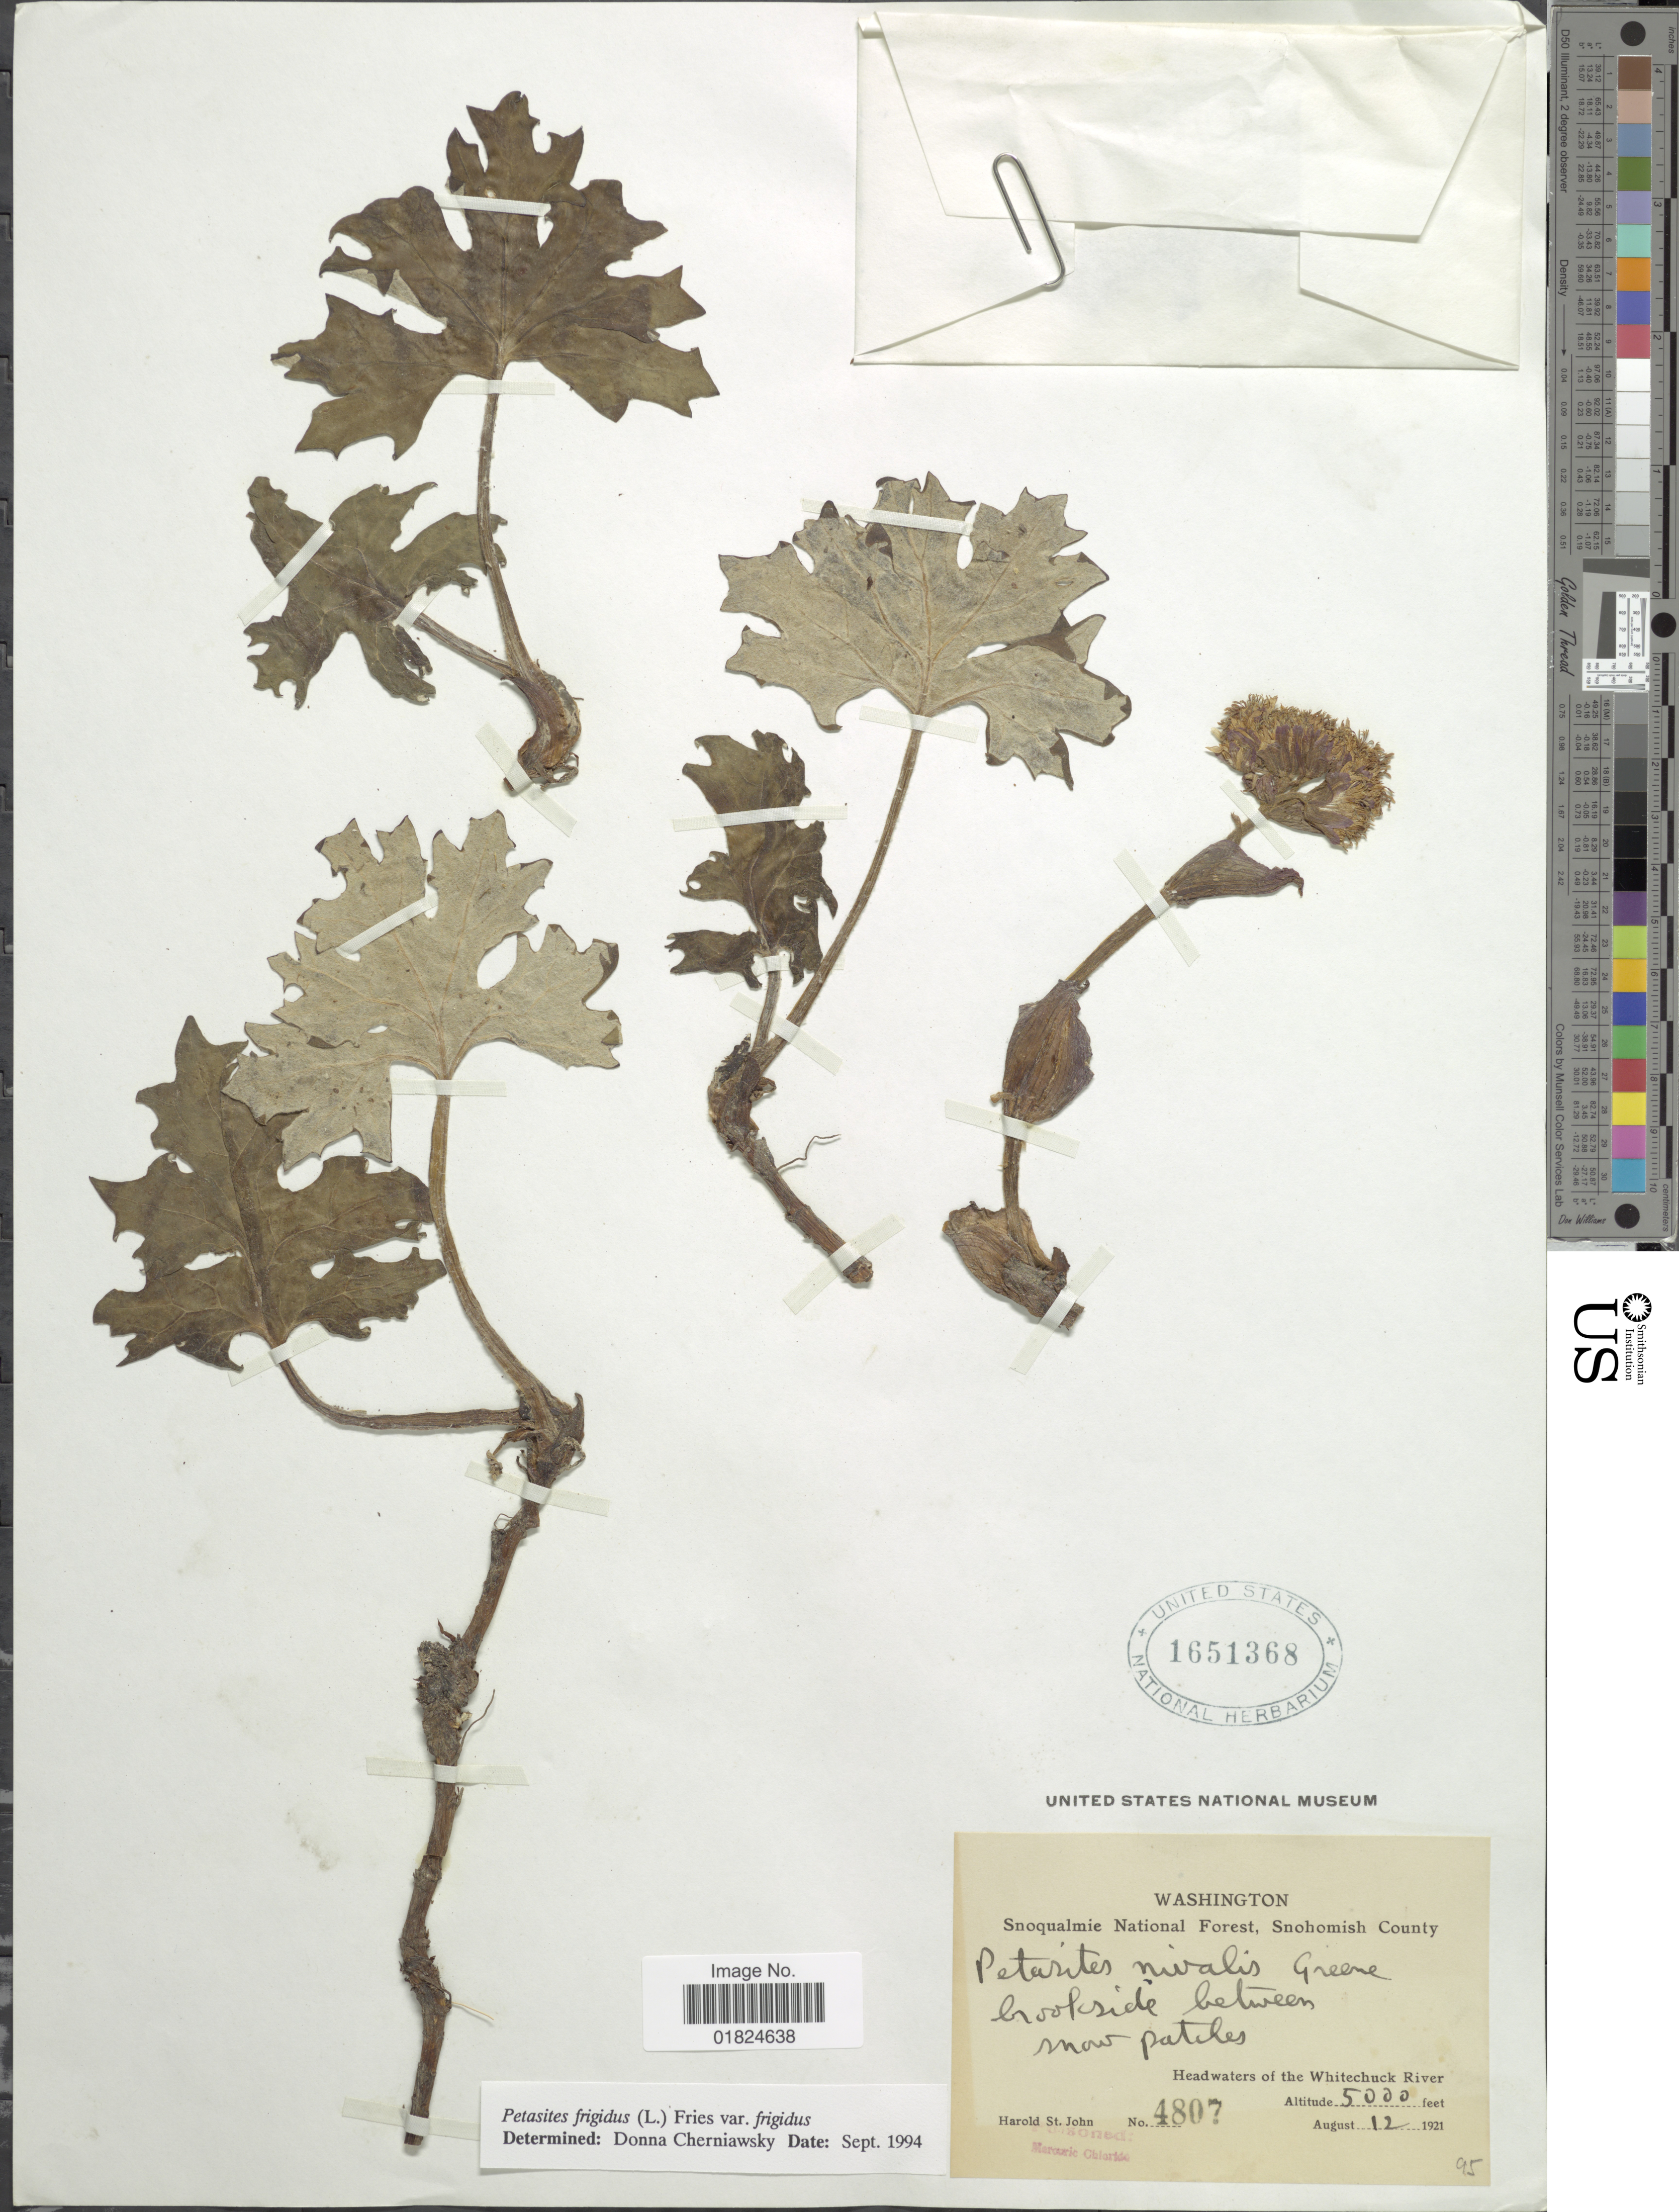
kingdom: Plantae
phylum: Tracheophyta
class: Magnoliopsida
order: Asterales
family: Asteraceae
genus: Petasites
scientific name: Petasites frigidus var. frigidus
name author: (L.) Fr.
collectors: H. St. John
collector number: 4807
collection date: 1921-08-12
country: United States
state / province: Washington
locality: Washington. headwaters of the Whitechuck River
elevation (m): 1524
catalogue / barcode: US 1651368